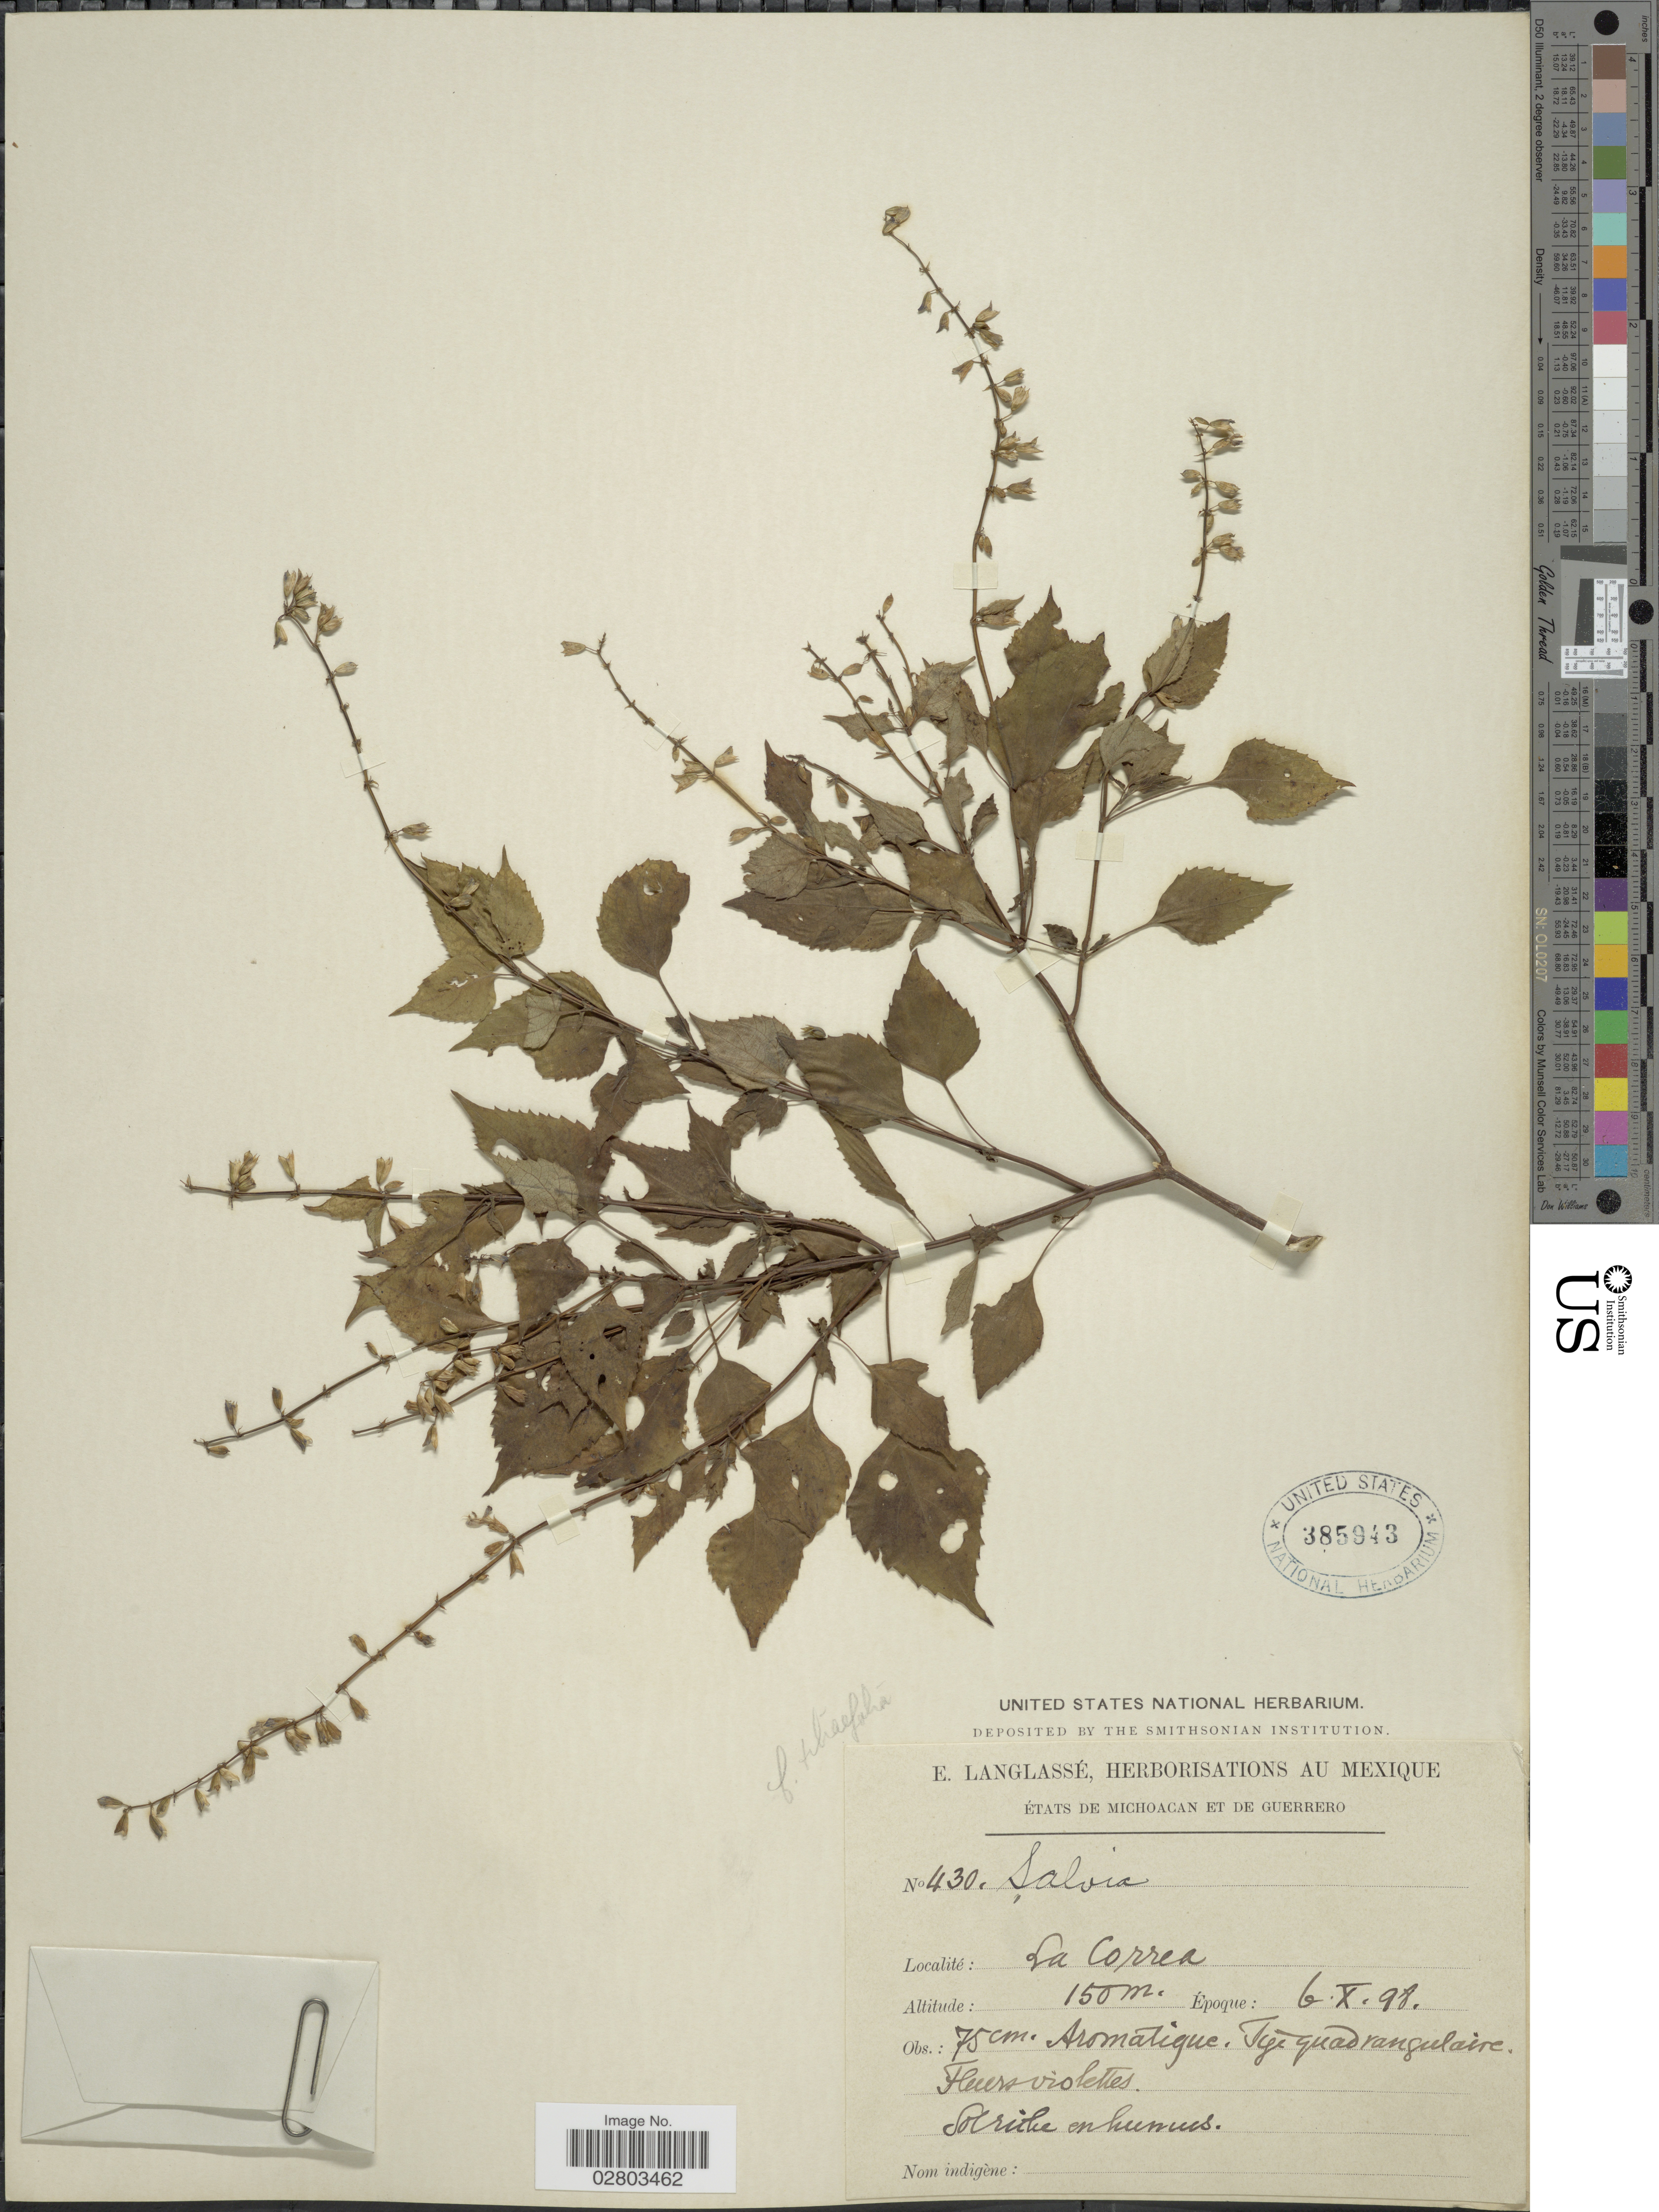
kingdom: Plantae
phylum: Tracheophyta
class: Magnoliopsida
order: Lamiales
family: Lamiaceae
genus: Salvia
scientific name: Salvia tiliifolia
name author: Vahl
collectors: E. Langlassé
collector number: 430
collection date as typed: Transcribed d/m/y: 6/10/98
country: Mexico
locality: La Correa, États de Michoacan et de Guerrero.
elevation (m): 150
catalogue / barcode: US 385943